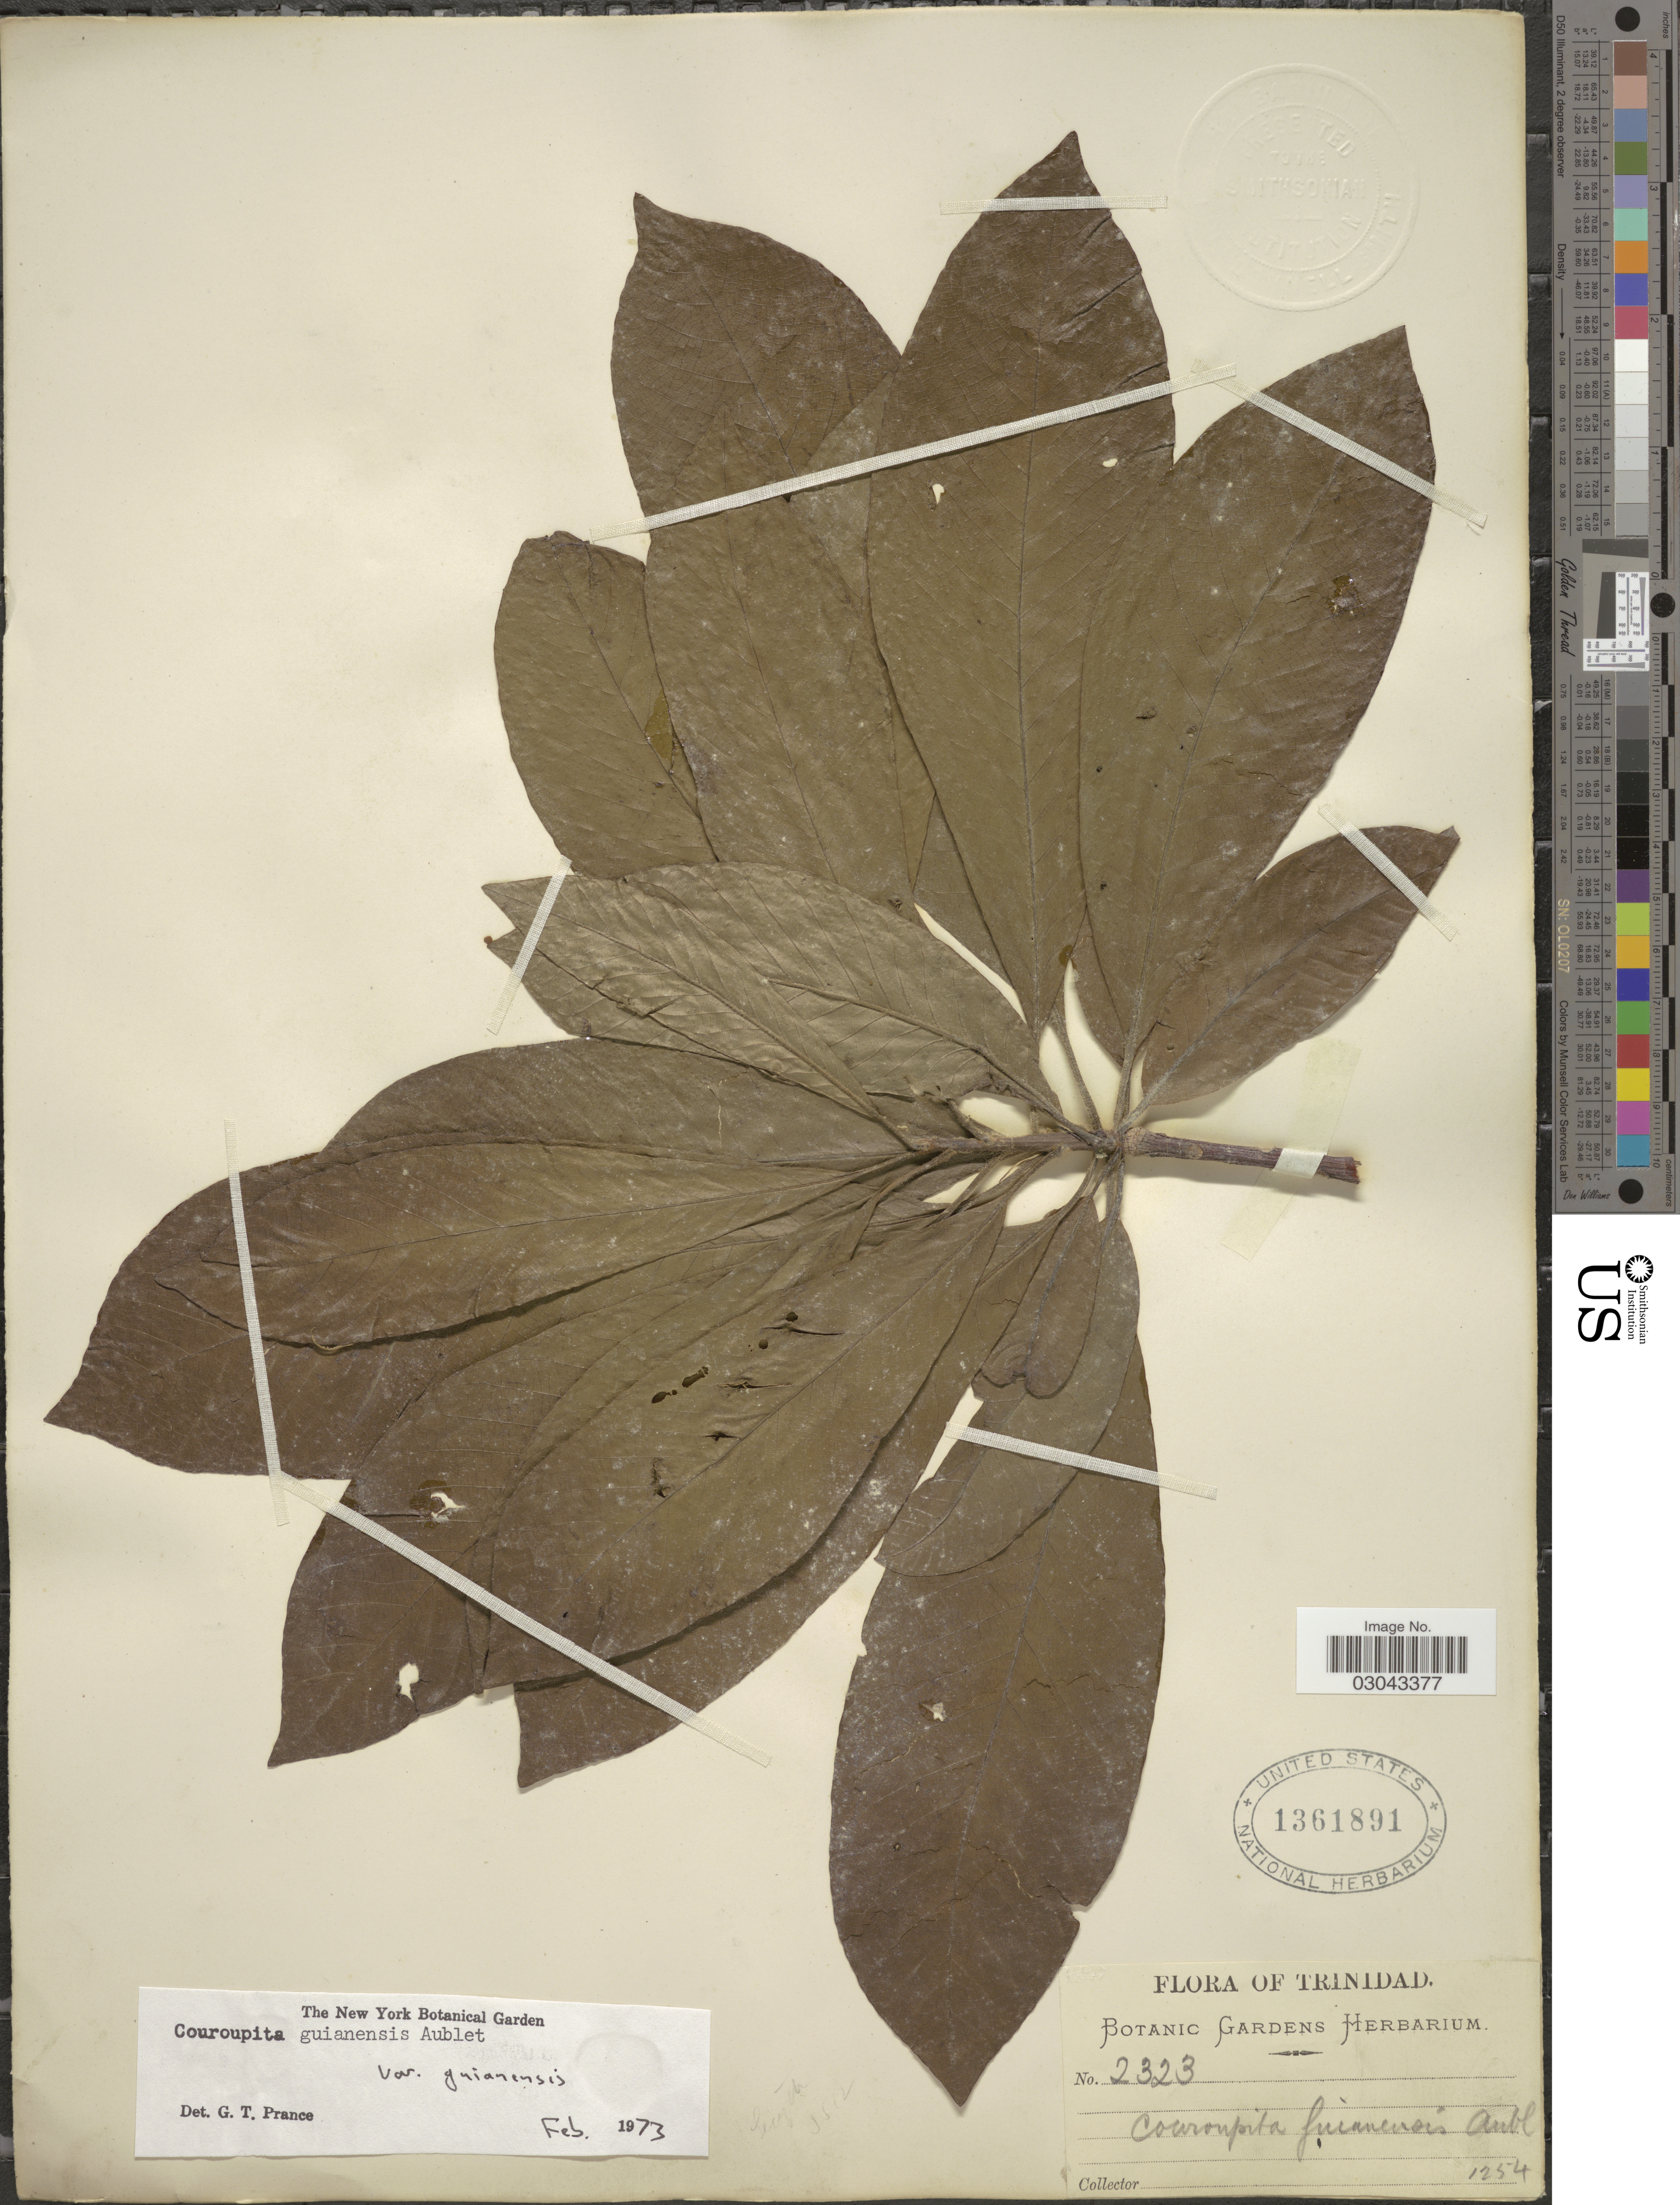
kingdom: Plantae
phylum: Tracheophyta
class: Magnoliopsida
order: Ericales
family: Lecythidaceae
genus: Couroupita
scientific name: Couroupita guianensis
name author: Aubl.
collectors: Botanic Gardens Herbarium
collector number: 2323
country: Trinidad and Tobago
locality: Trinidad.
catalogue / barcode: US 1361891